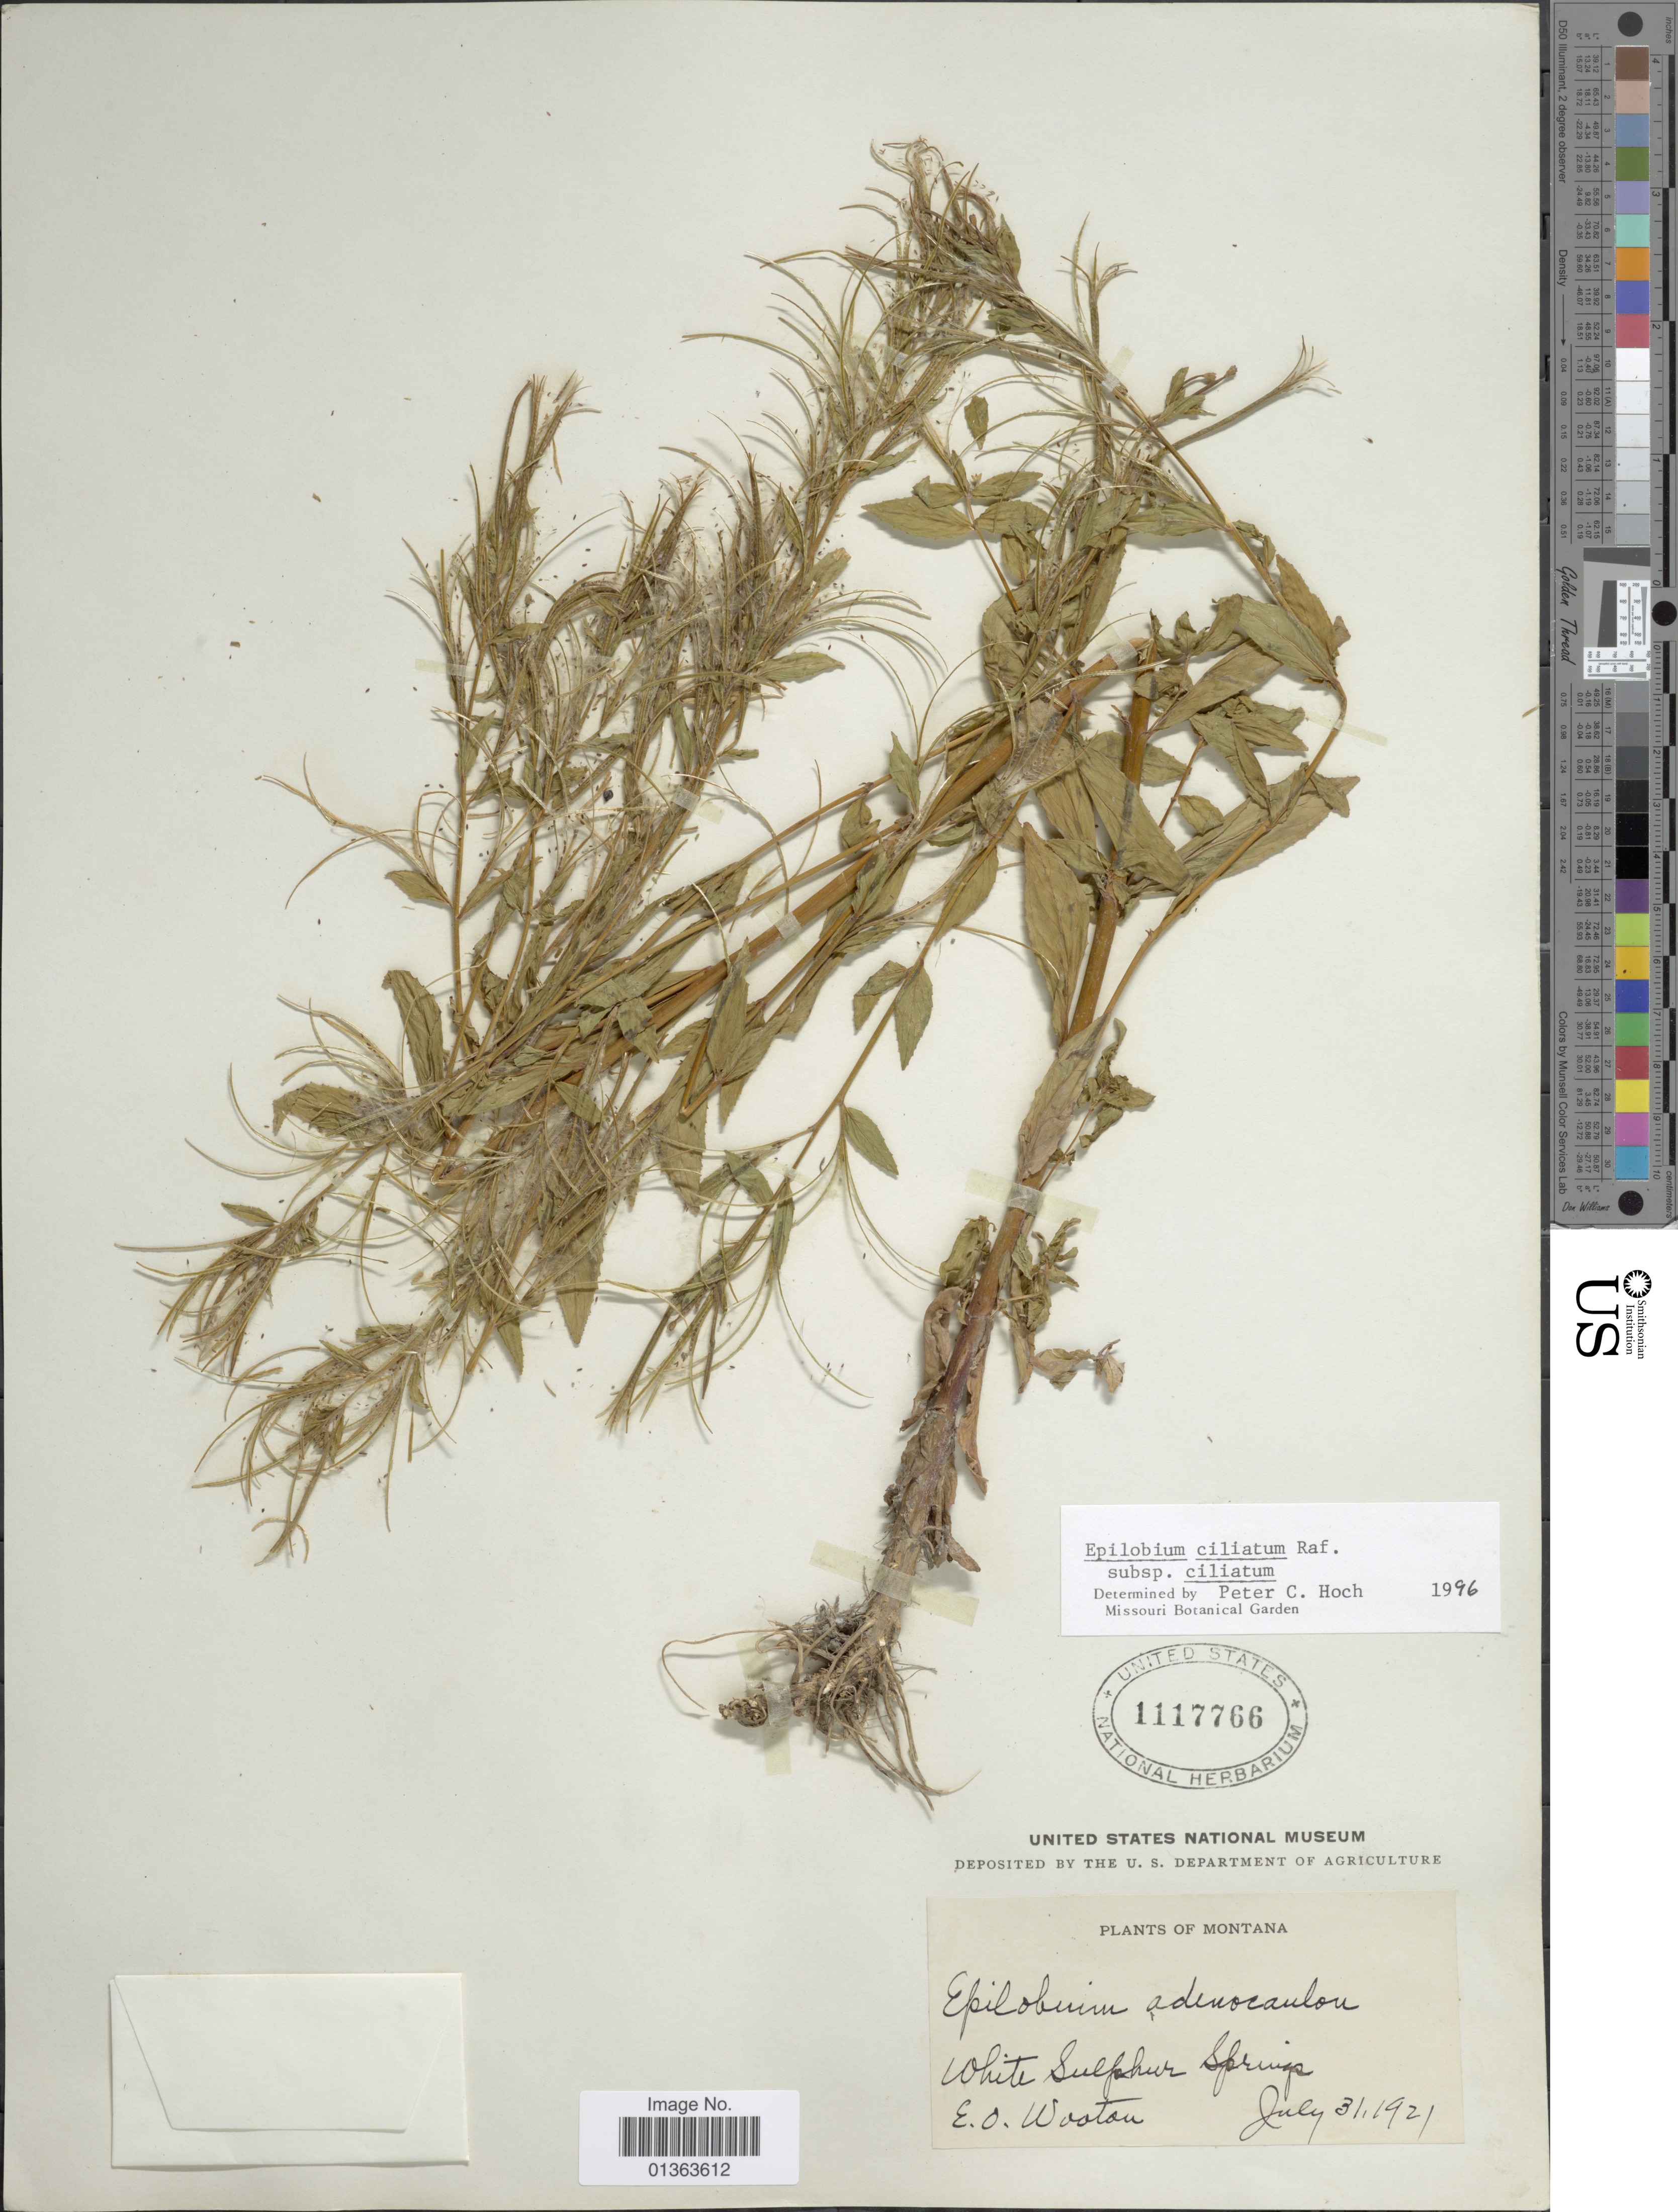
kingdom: Plantae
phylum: Tracheophyta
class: Magnoliopsida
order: Myrtales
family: Onagraceae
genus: Epilobium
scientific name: Epilobium ciliatum subsp. ciliatum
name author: Raf.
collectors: E. O. Wooton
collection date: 1921-07-31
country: United States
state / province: Montana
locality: White Sulphur Springs.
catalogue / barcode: US 1117766